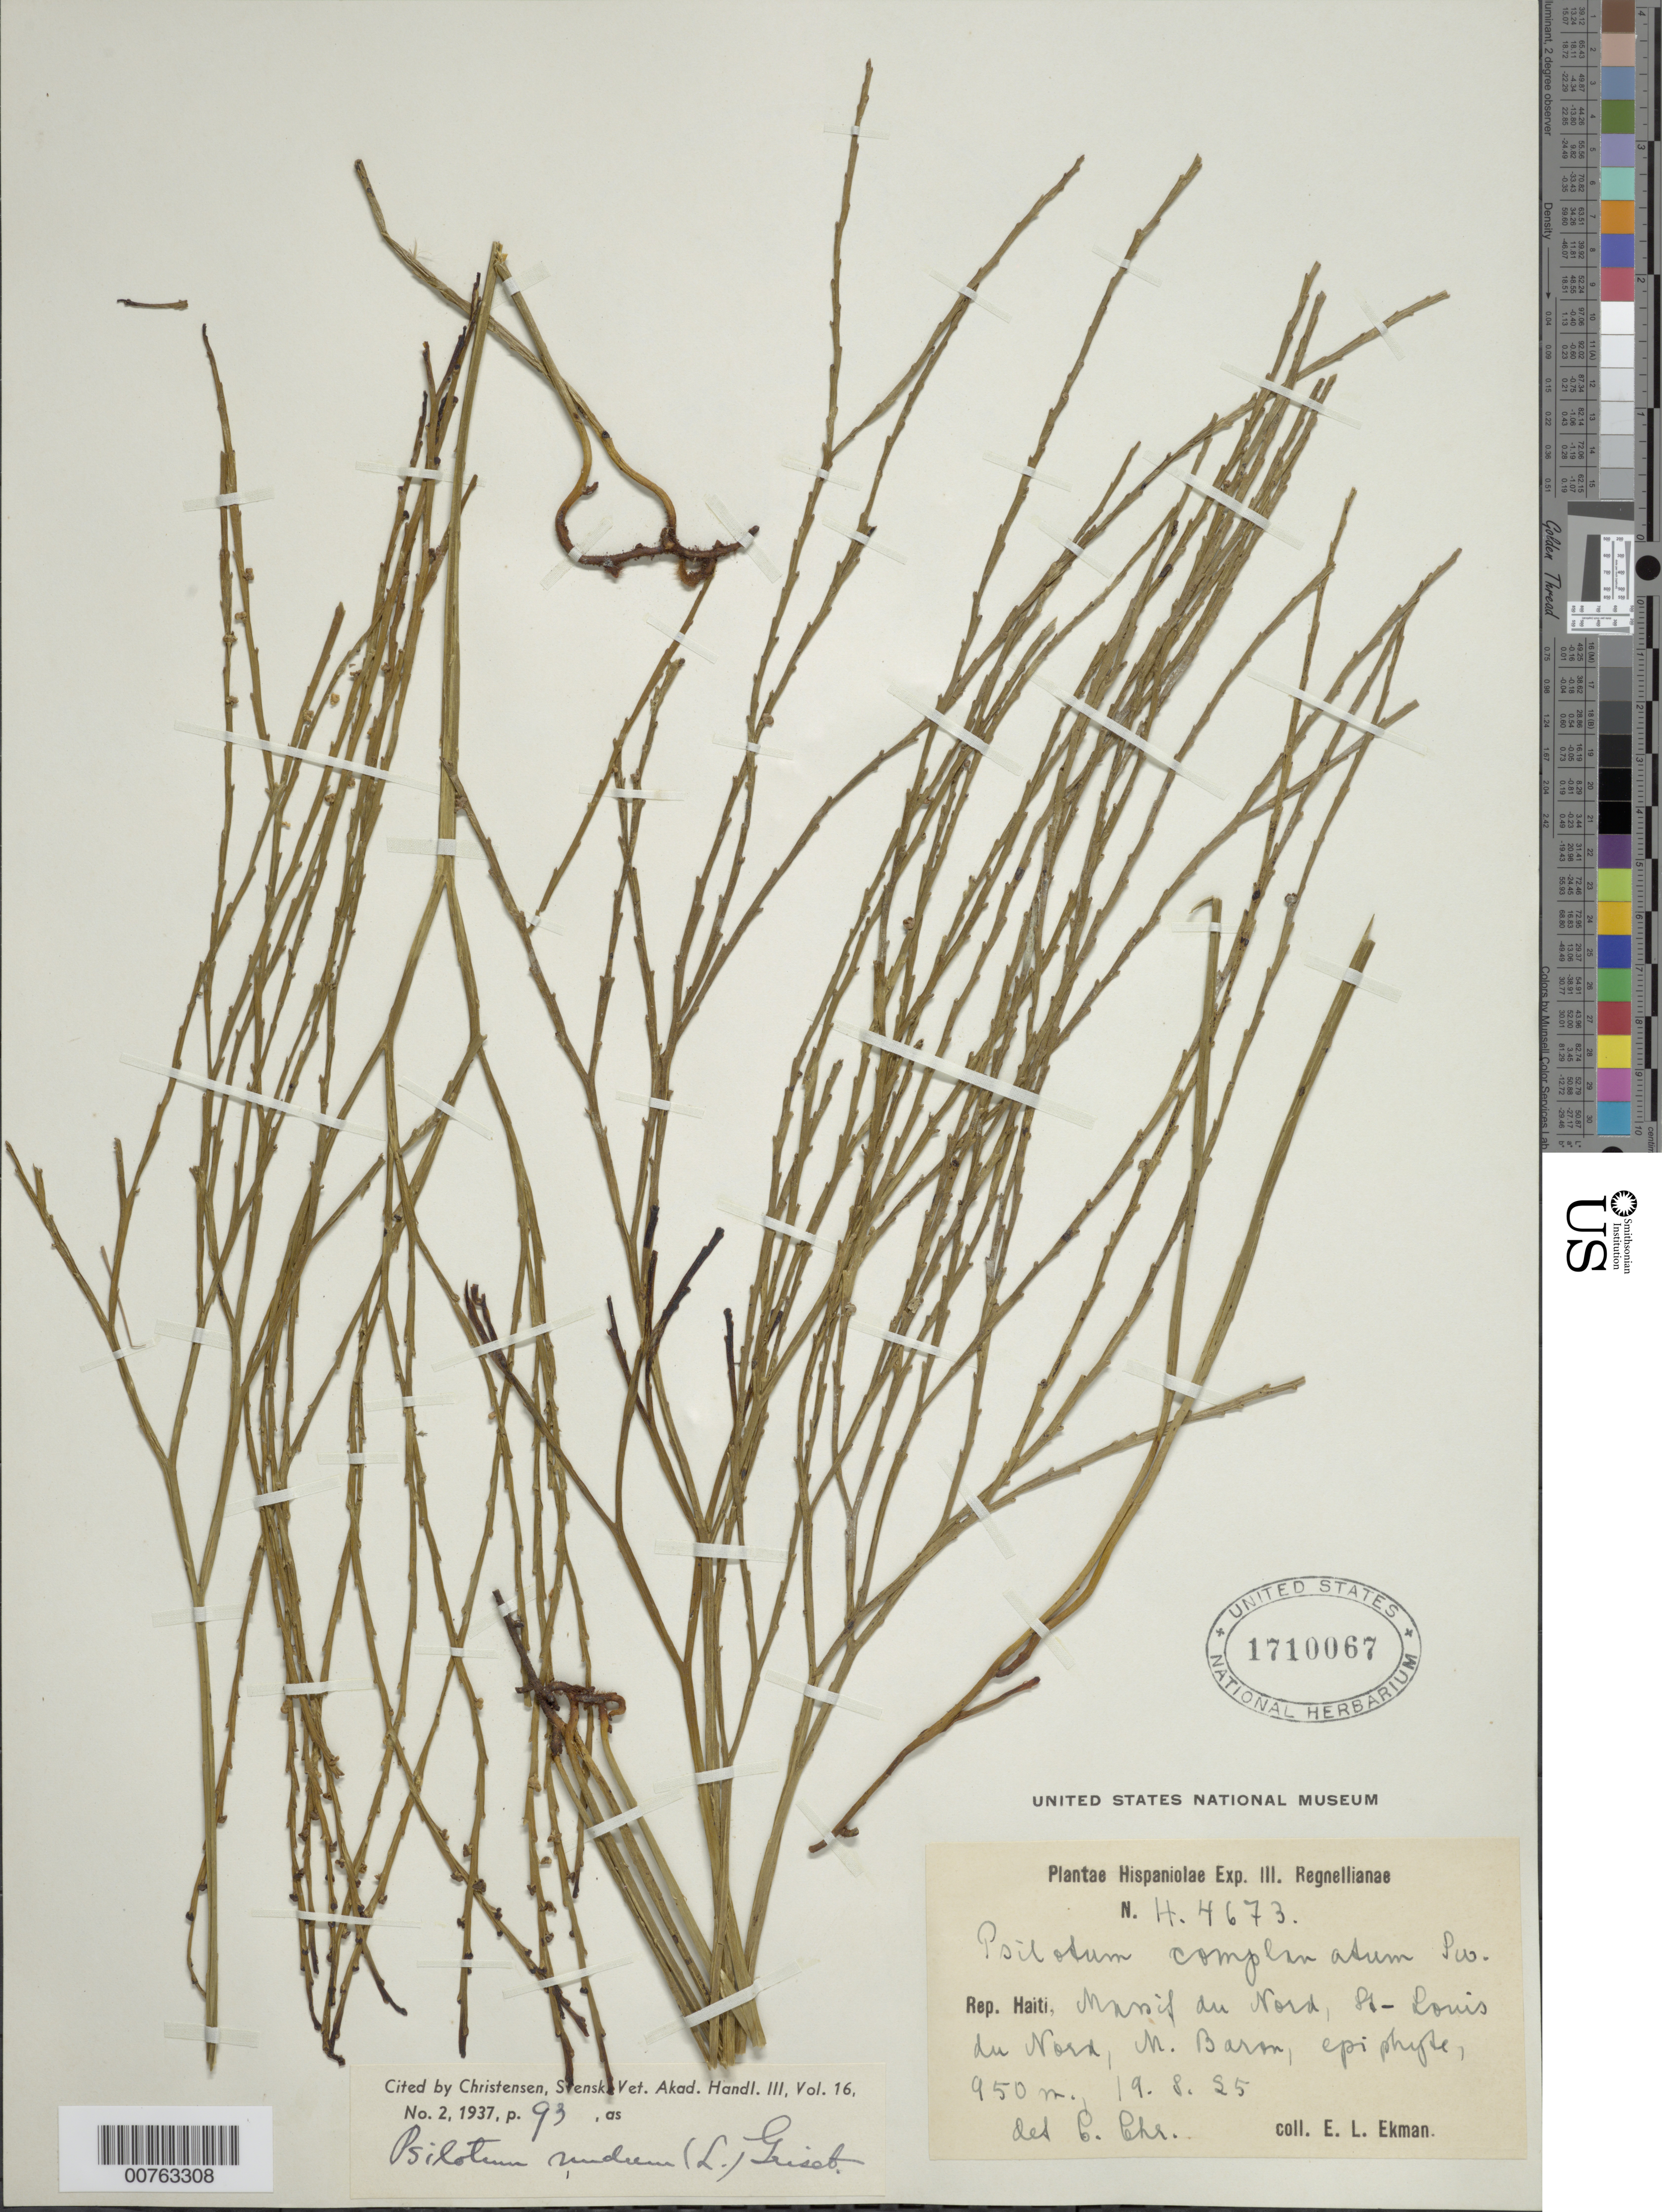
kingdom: Plantae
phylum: Tracheophyta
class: Polypodiopsida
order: Psilotales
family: Psilotaceae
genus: Psilotum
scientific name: Psilotum nudum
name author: (L.) P. Beauv.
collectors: E. L. Ekman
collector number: H 4673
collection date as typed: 19 Aug 1925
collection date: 1925-08-19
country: Haiti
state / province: Nord-Óuest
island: Hispaniola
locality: Massif du Nord, St. Louis du Nord, M. Baron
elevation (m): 950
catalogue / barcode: US 1710067